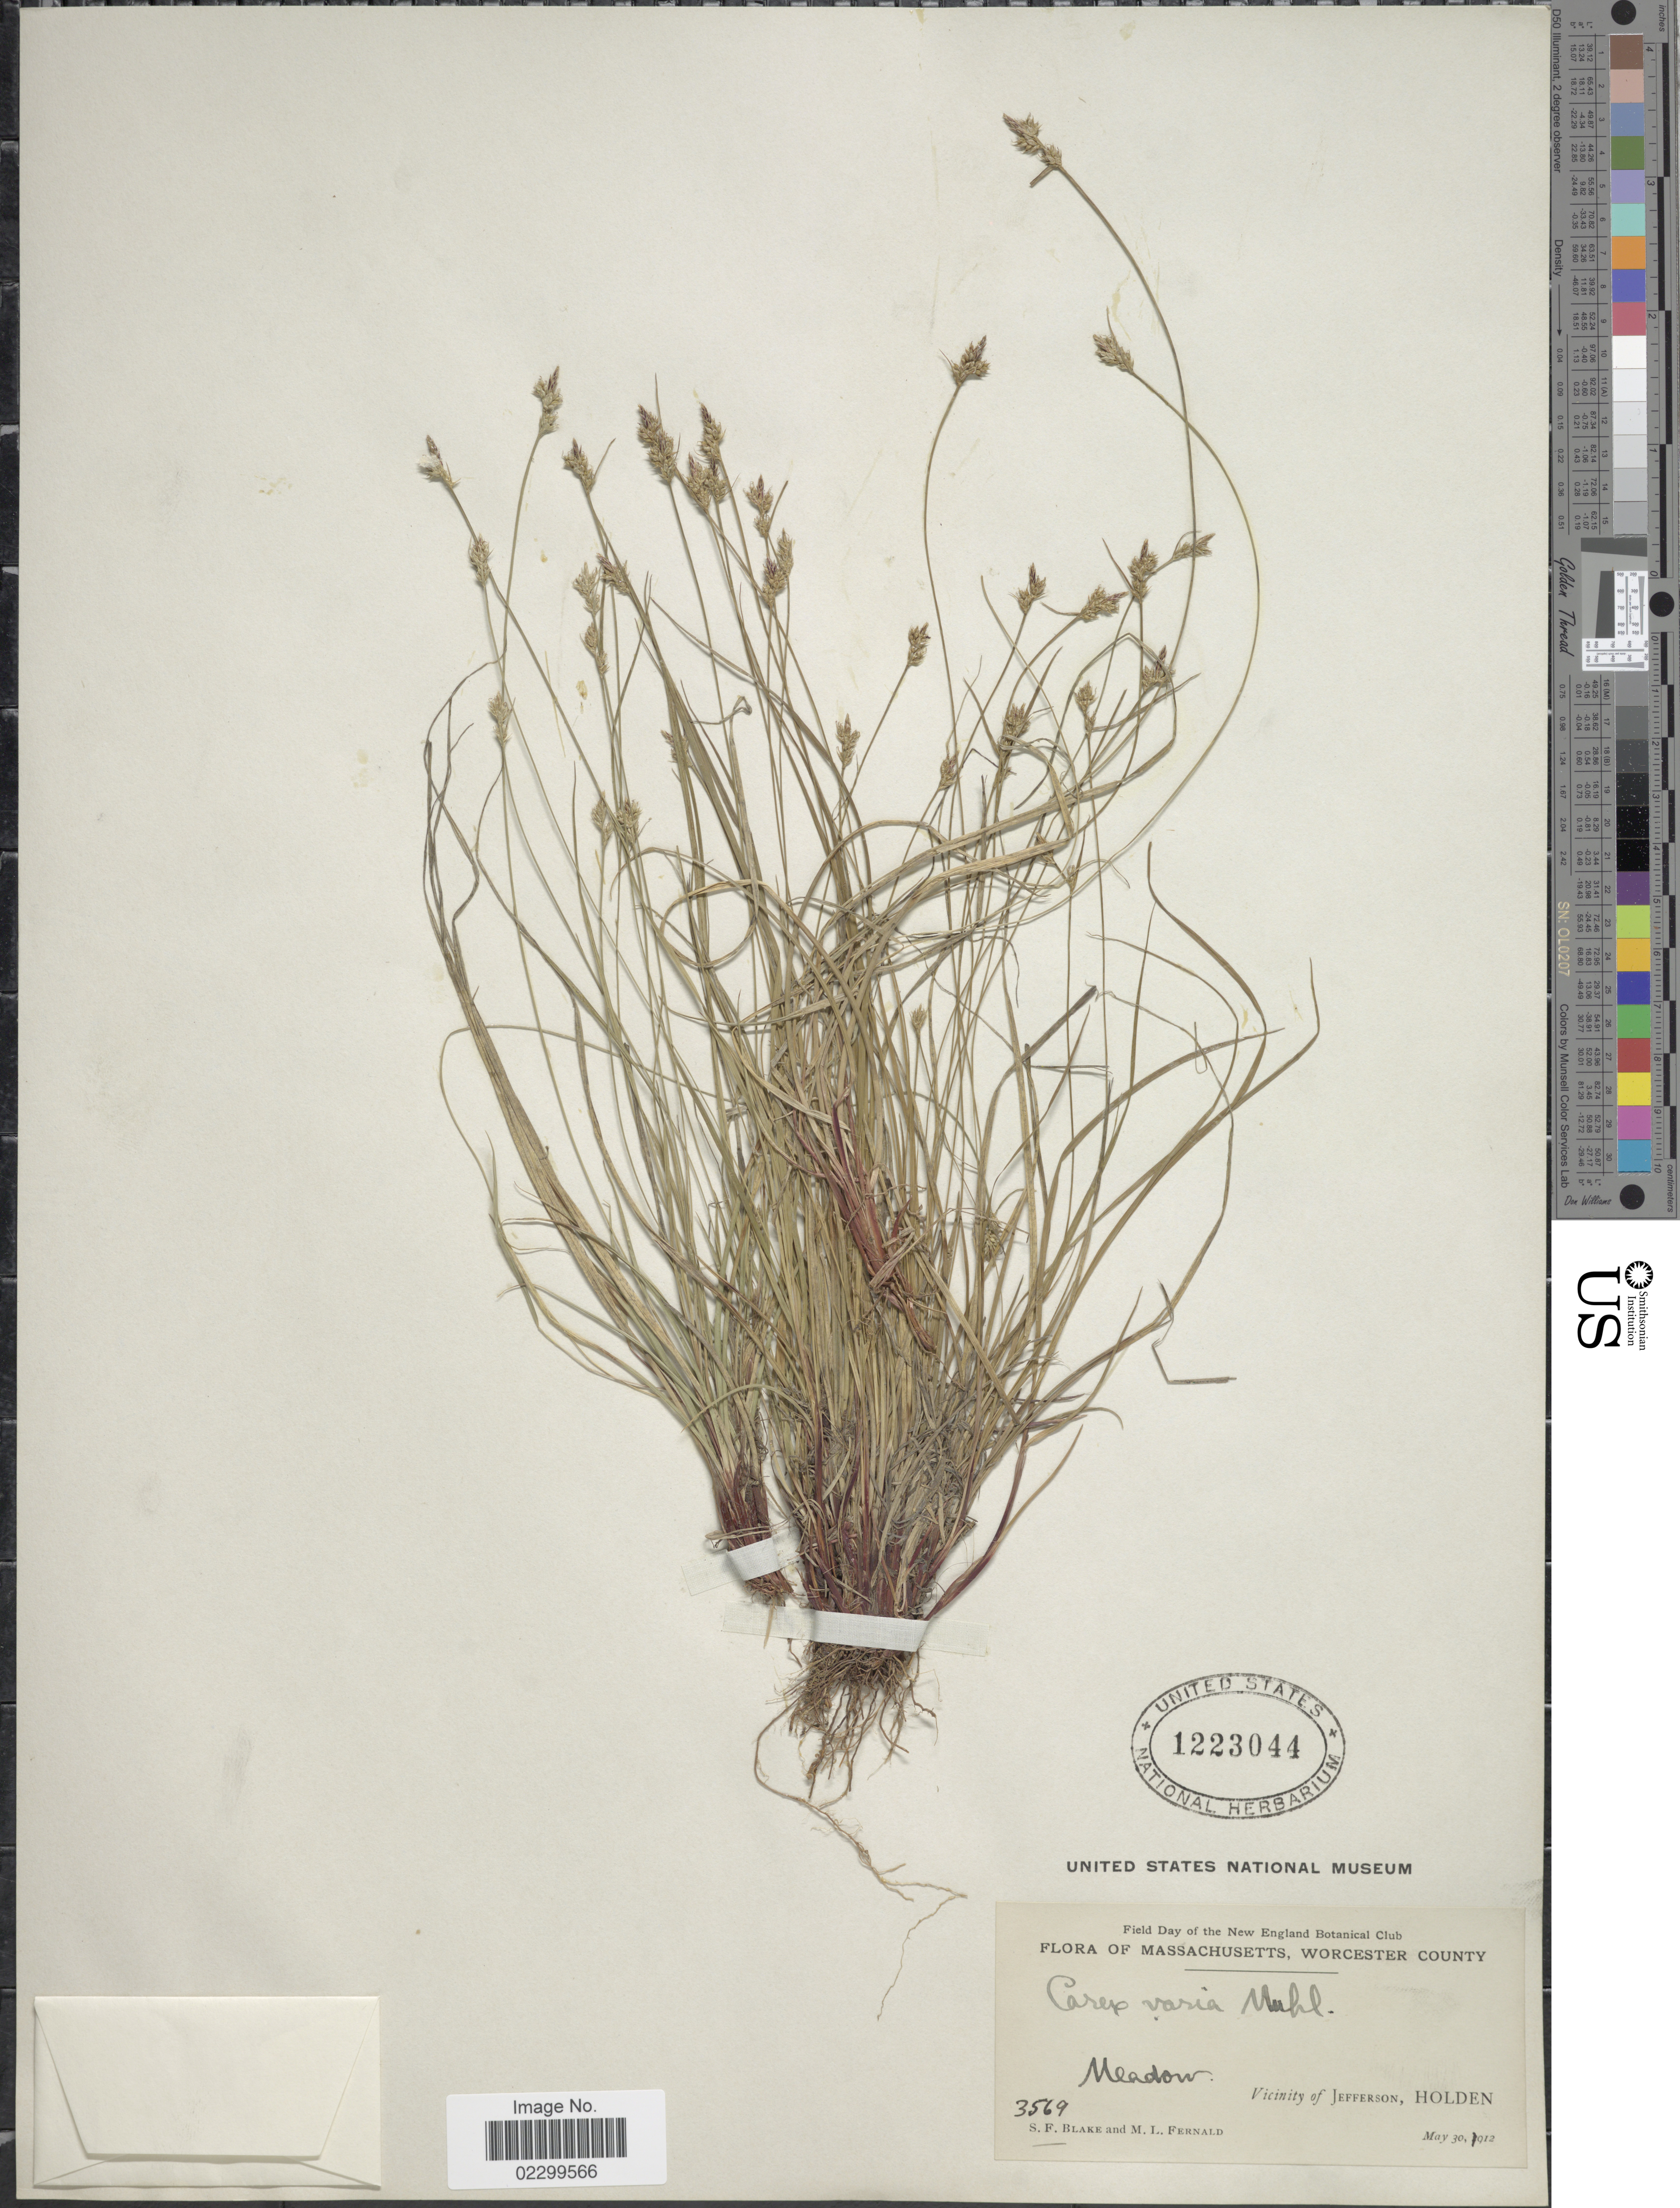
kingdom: Plantae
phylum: Tracheophyta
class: Liliopsida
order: Poales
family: Cyperaceae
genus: Carex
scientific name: Carex albicans var. albicans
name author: Willd. ex Spreng.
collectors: S. Blake & M. L. Fernald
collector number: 3569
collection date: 1912-05-30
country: United States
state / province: Massachusetts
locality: Worcester County, Meadow, Vicinity of Jefferson, Holden.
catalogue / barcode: US 1223044